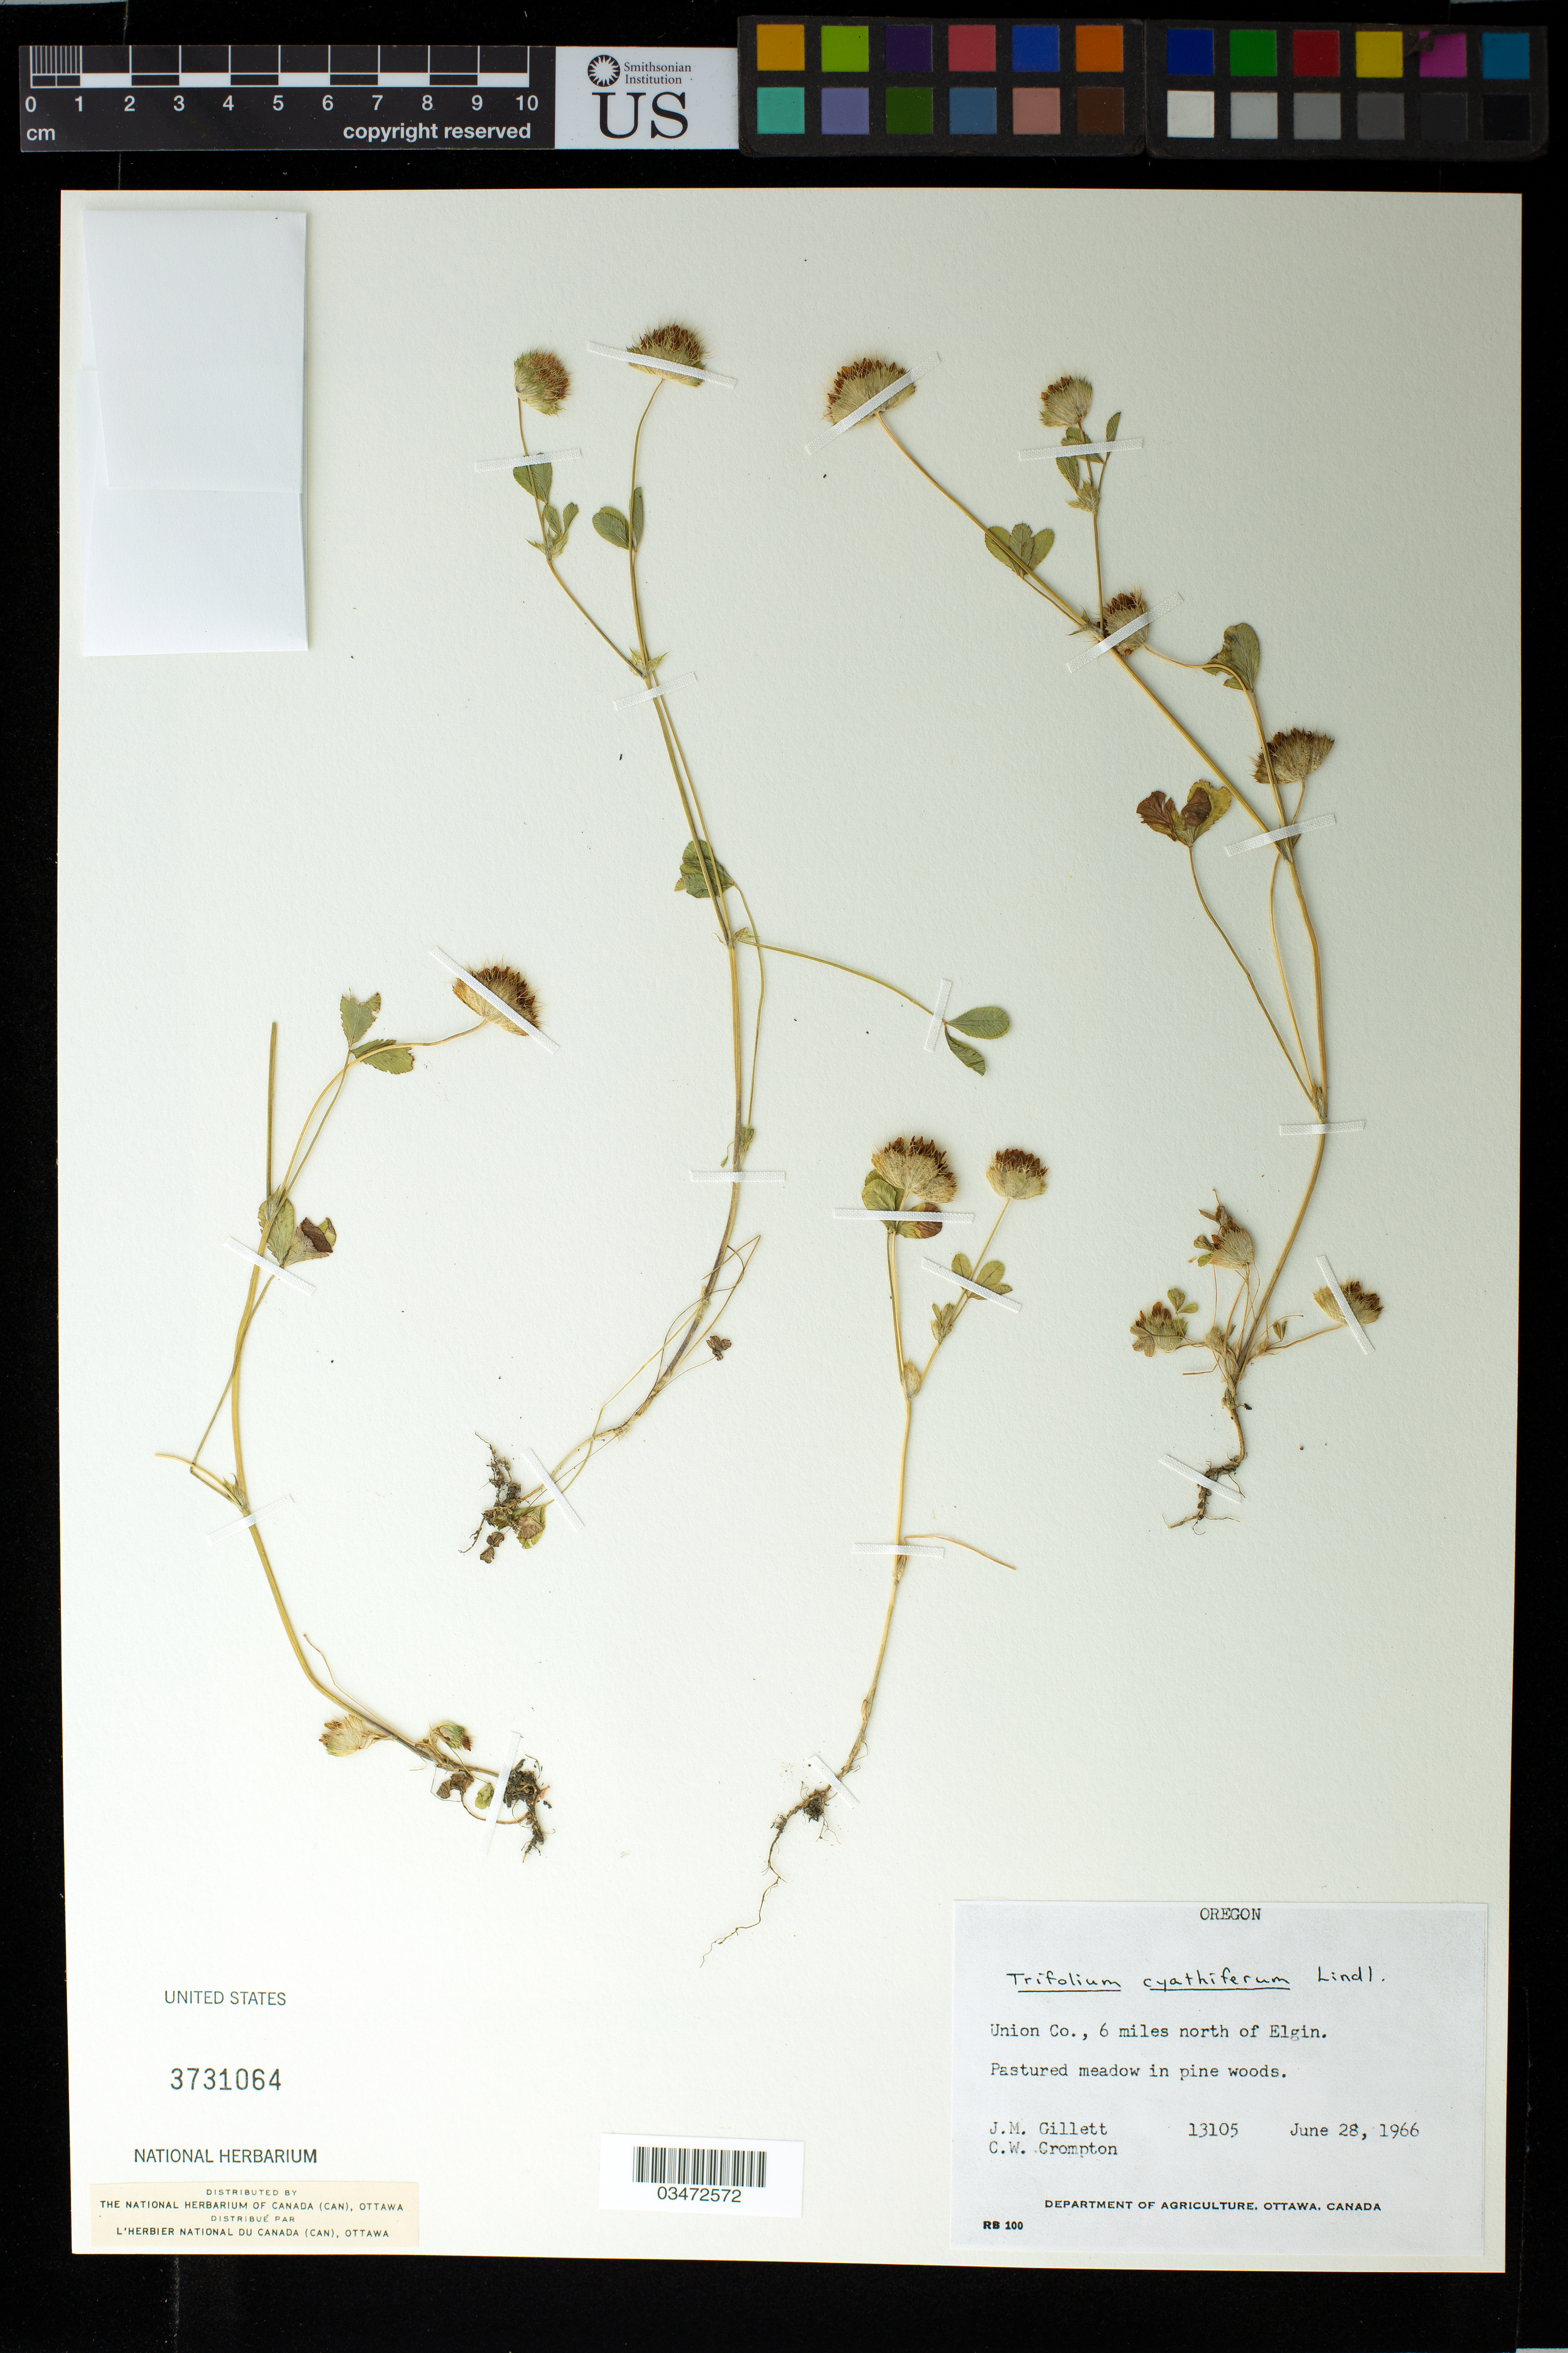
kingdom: Plantae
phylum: Tracheophyta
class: Magnoliopsida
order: Fabales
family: Fabaceae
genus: Trifolium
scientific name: Trifolium cyathiferum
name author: Lindl.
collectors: J. M. Gillett & C. W. Crompton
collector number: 13105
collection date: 1966-06-28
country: United States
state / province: Oregon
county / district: Union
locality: Union Co., 7 miles north of Elgin.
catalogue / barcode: US 3731064